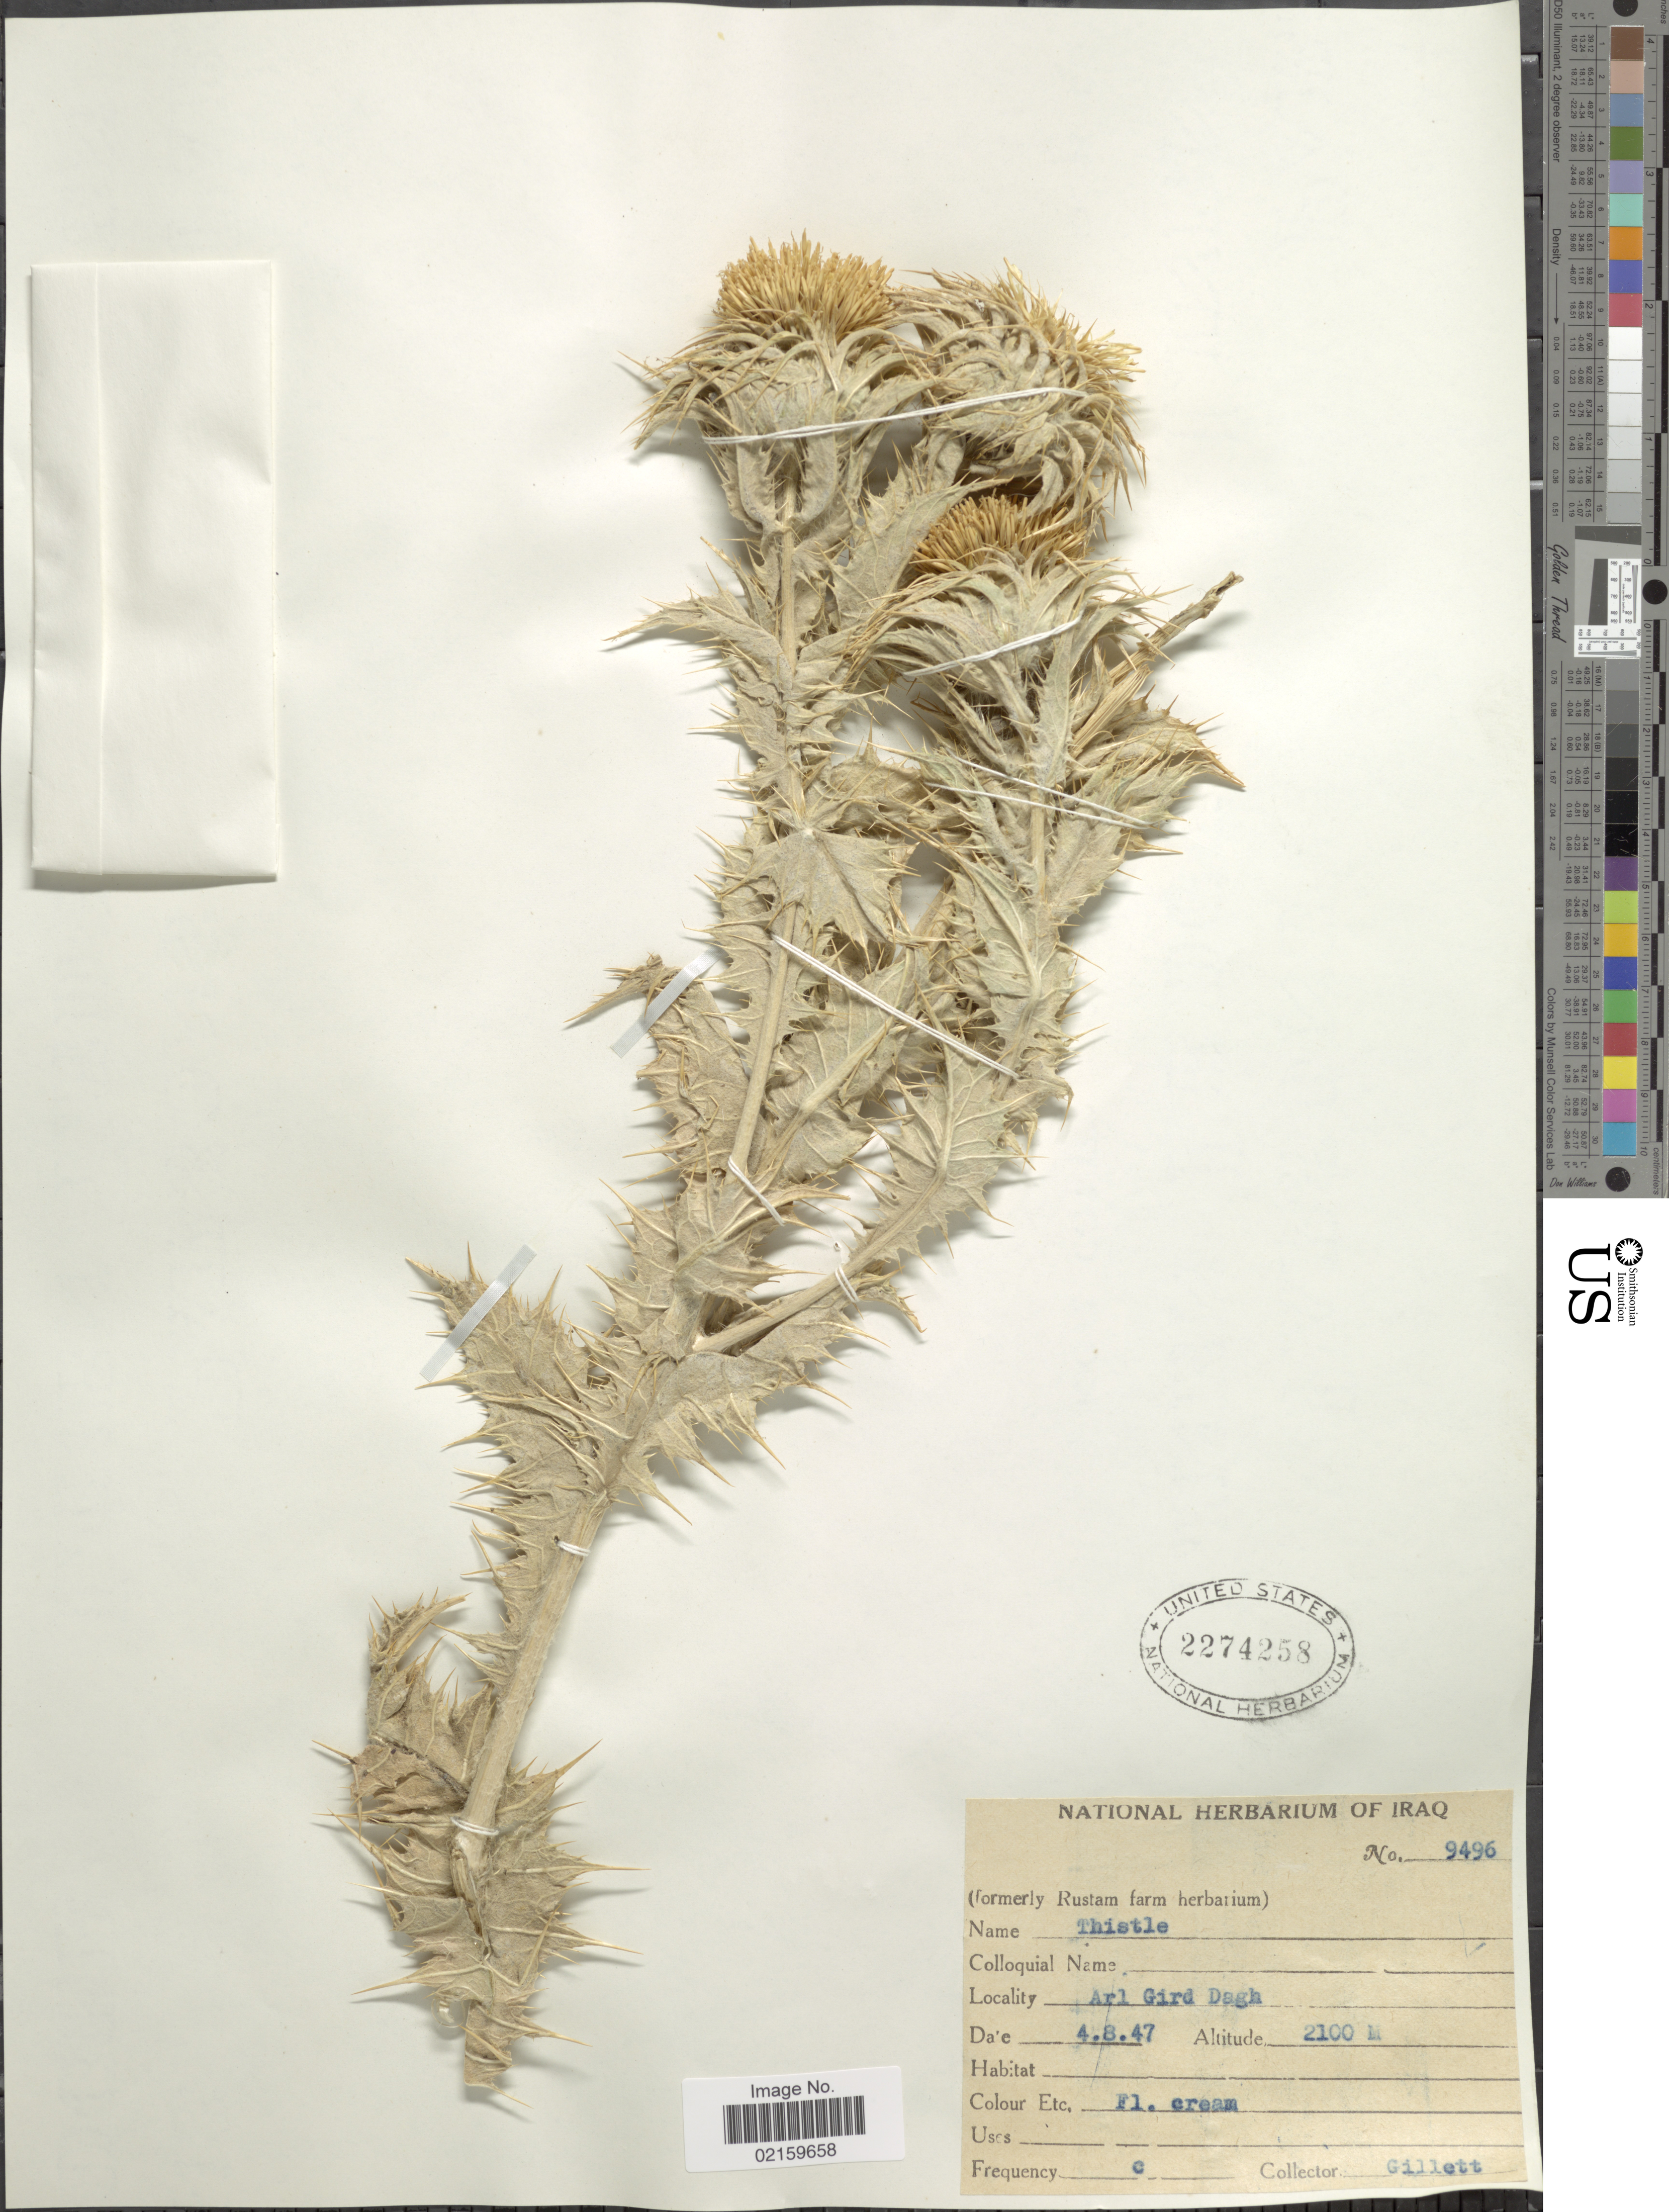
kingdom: Plantae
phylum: Tracheophyta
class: Magnoliopsida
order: Asterales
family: Asteraceae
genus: Cirsium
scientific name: Cirsium sp.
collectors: Gillett, --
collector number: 9496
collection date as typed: Transcribed d/m/y: 4/8/47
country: Iraq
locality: Arl Gird Dagh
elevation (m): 2100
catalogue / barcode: US 2274258